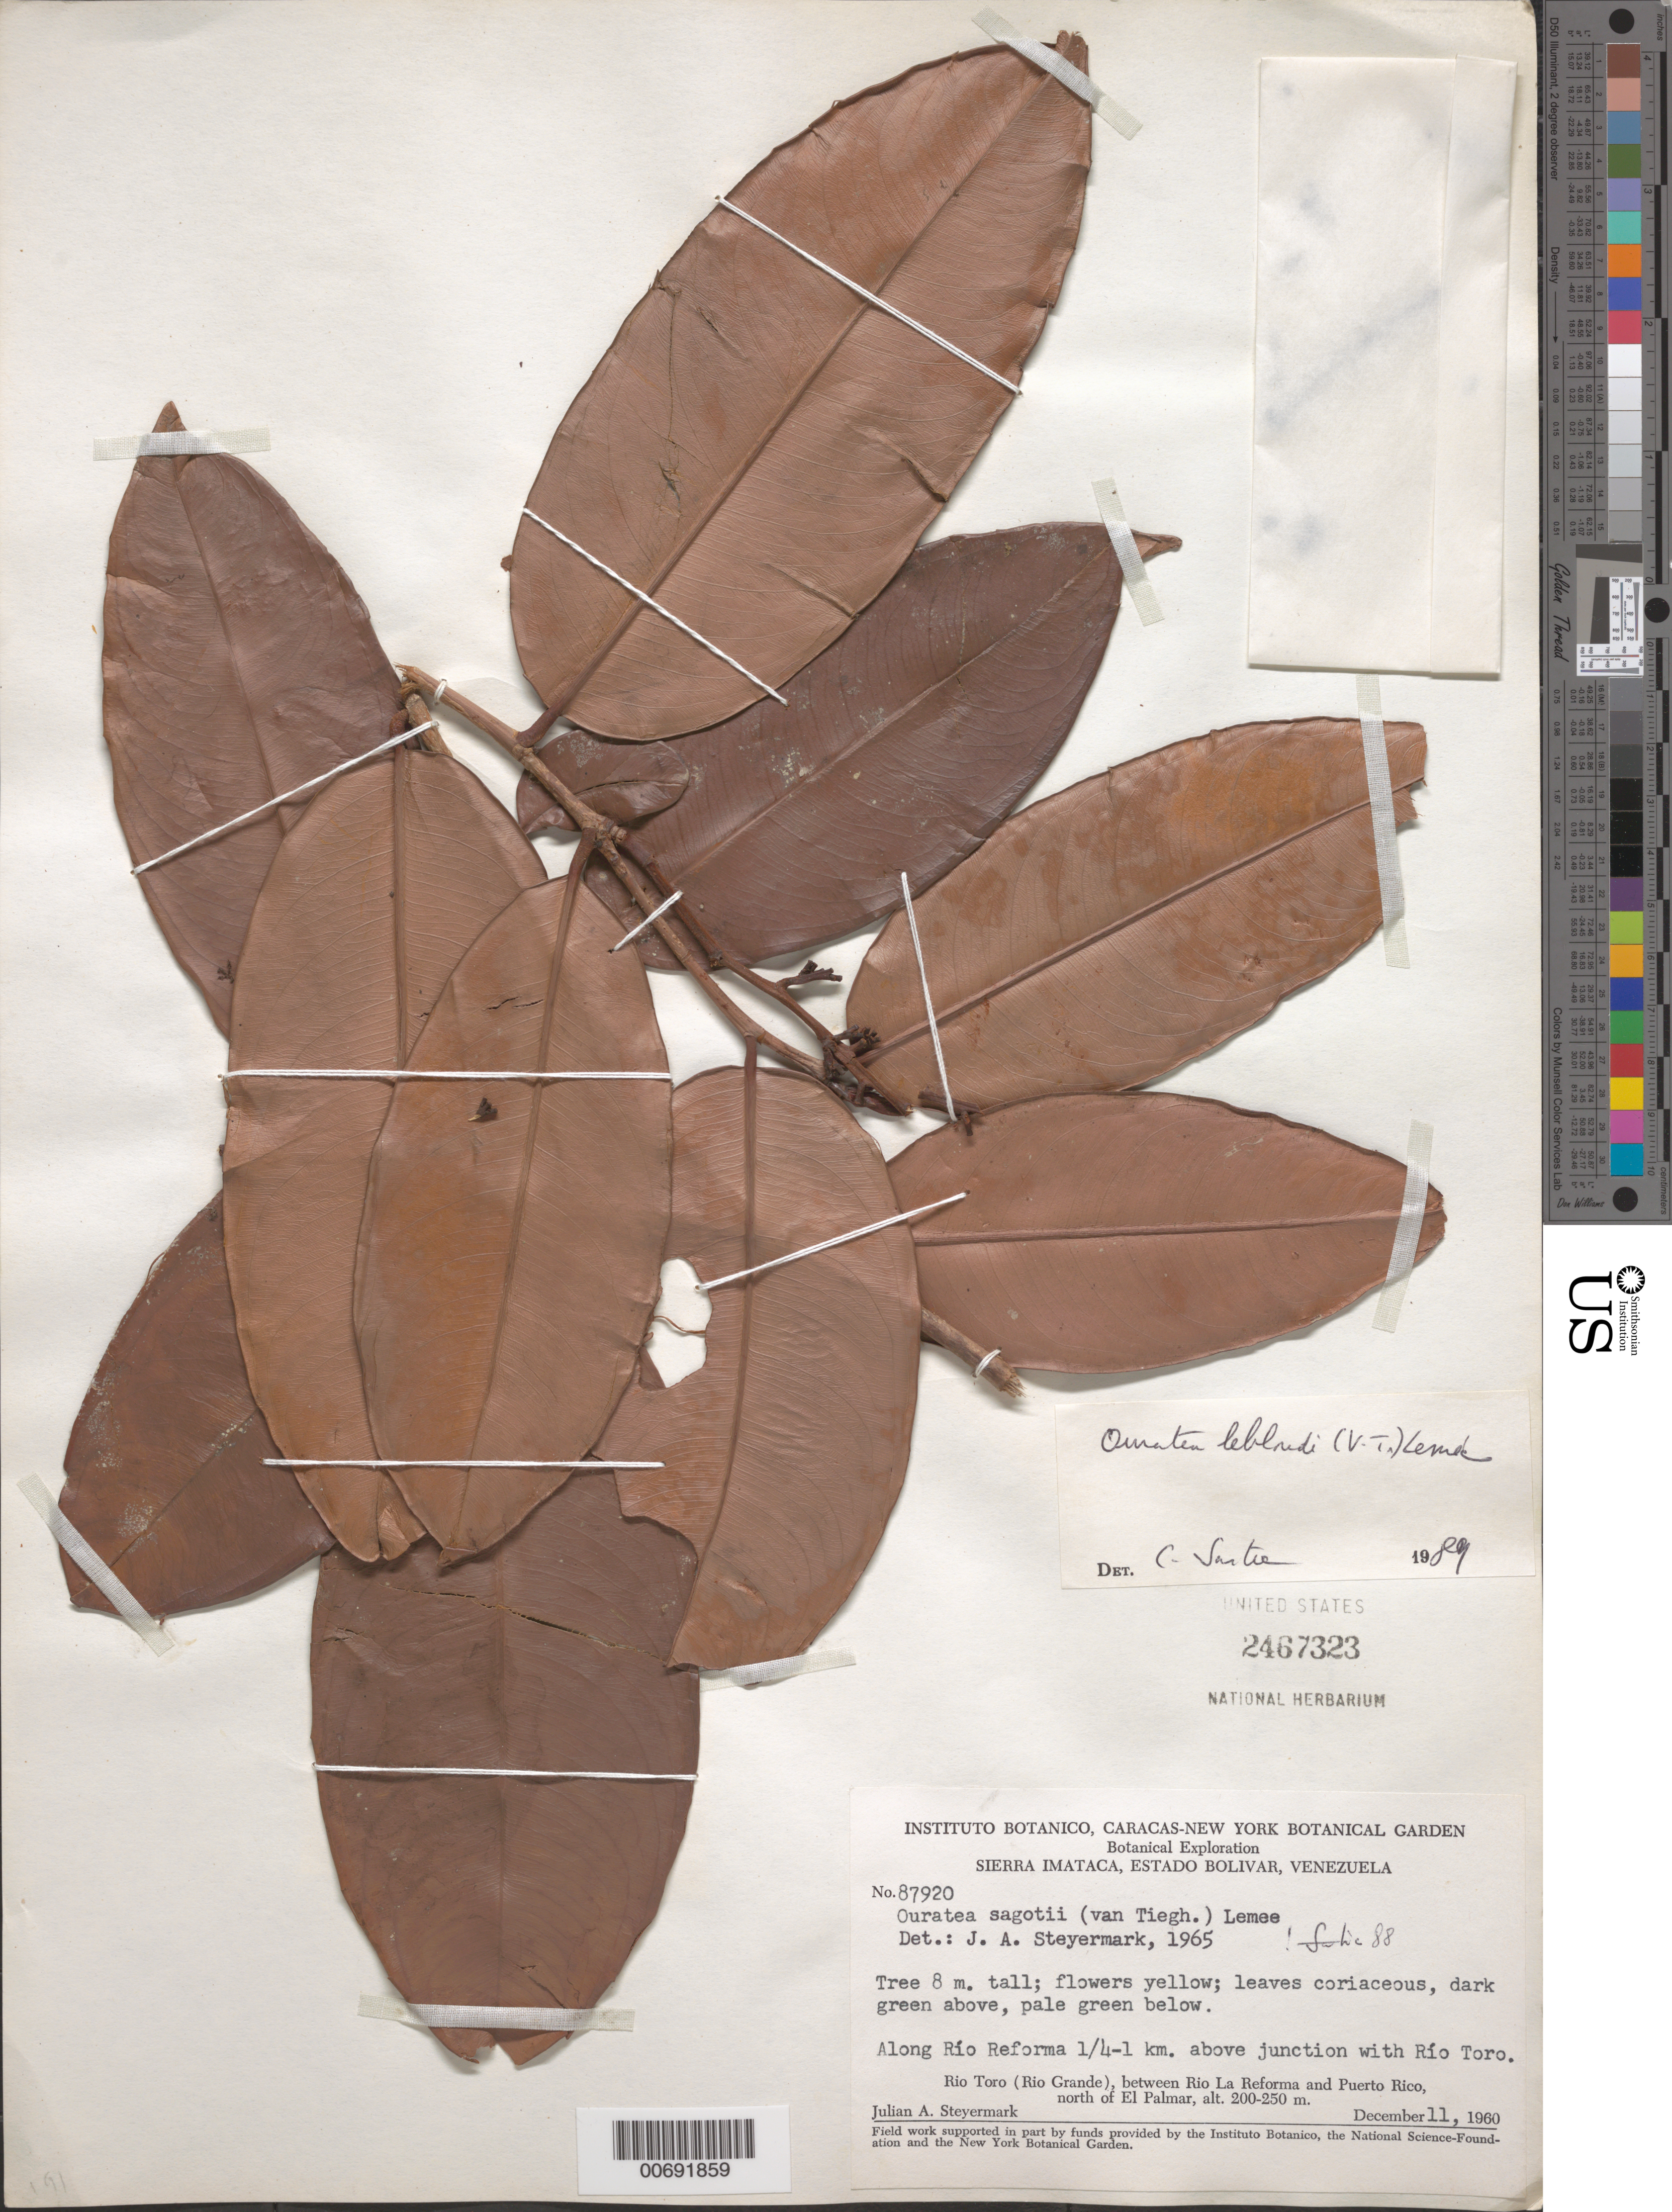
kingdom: Plantae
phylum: Tracheophyta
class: Magnoliopsida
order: Malpighiales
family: Ochnaceae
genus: Ouratea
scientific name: Ouratea leblondii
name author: (Tiegh.) Lemée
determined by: Sastre, C. H. L.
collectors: J. Steyermark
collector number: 87920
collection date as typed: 11-Dec-60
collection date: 1960-12-11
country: Venezuela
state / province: Bolívar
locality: Río Reforma, 0.25-1 km above junction with Río Toro (Río Grande), between Río La Reforma and Puerto Rico, N of El Palmar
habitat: Riverside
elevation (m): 200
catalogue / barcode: US 2467323